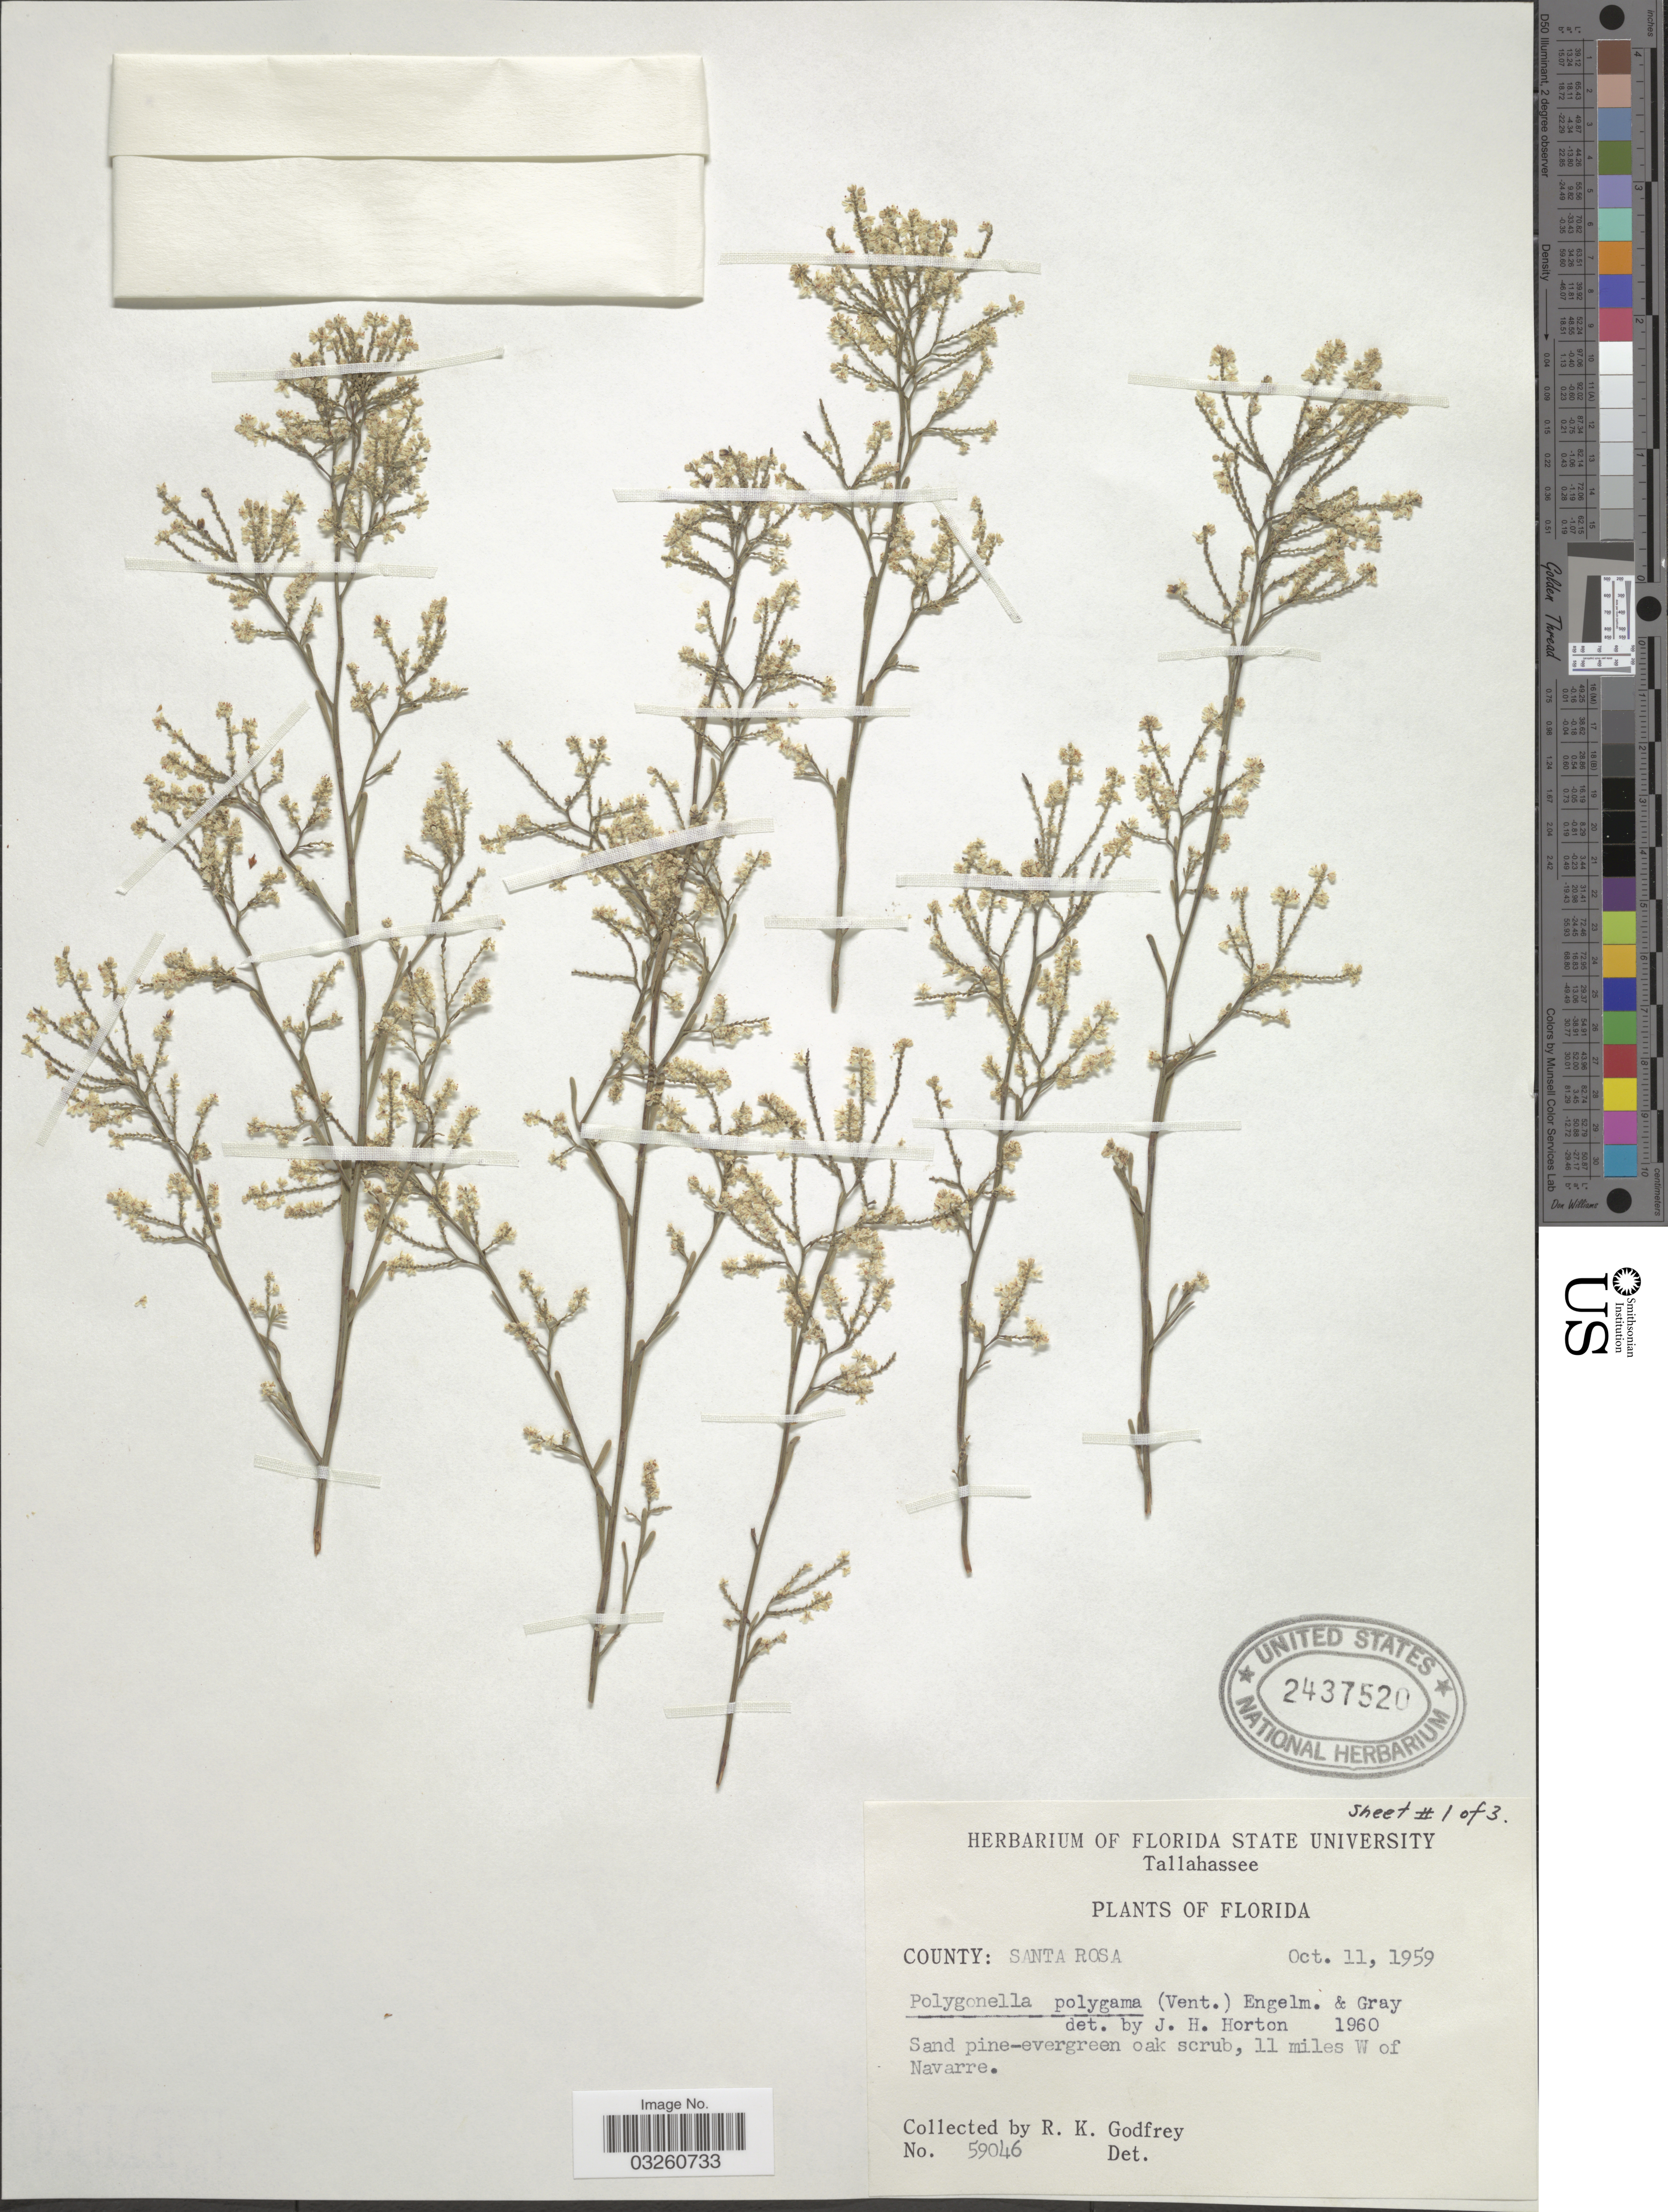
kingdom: Plantae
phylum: Tracheophyta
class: Magnoliopsida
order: Caryophyllales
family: Polygonaceae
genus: Polygonella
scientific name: Polygonella polygama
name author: (Vent.) Engelm. & A. Gray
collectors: R. K. Godfrey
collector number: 59046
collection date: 1959-10-11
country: United States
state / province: Florida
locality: County: Santa Rosa. Sand pine-evergreen oak scrub, 11 miles W of Navarre.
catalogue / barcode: US 2437520